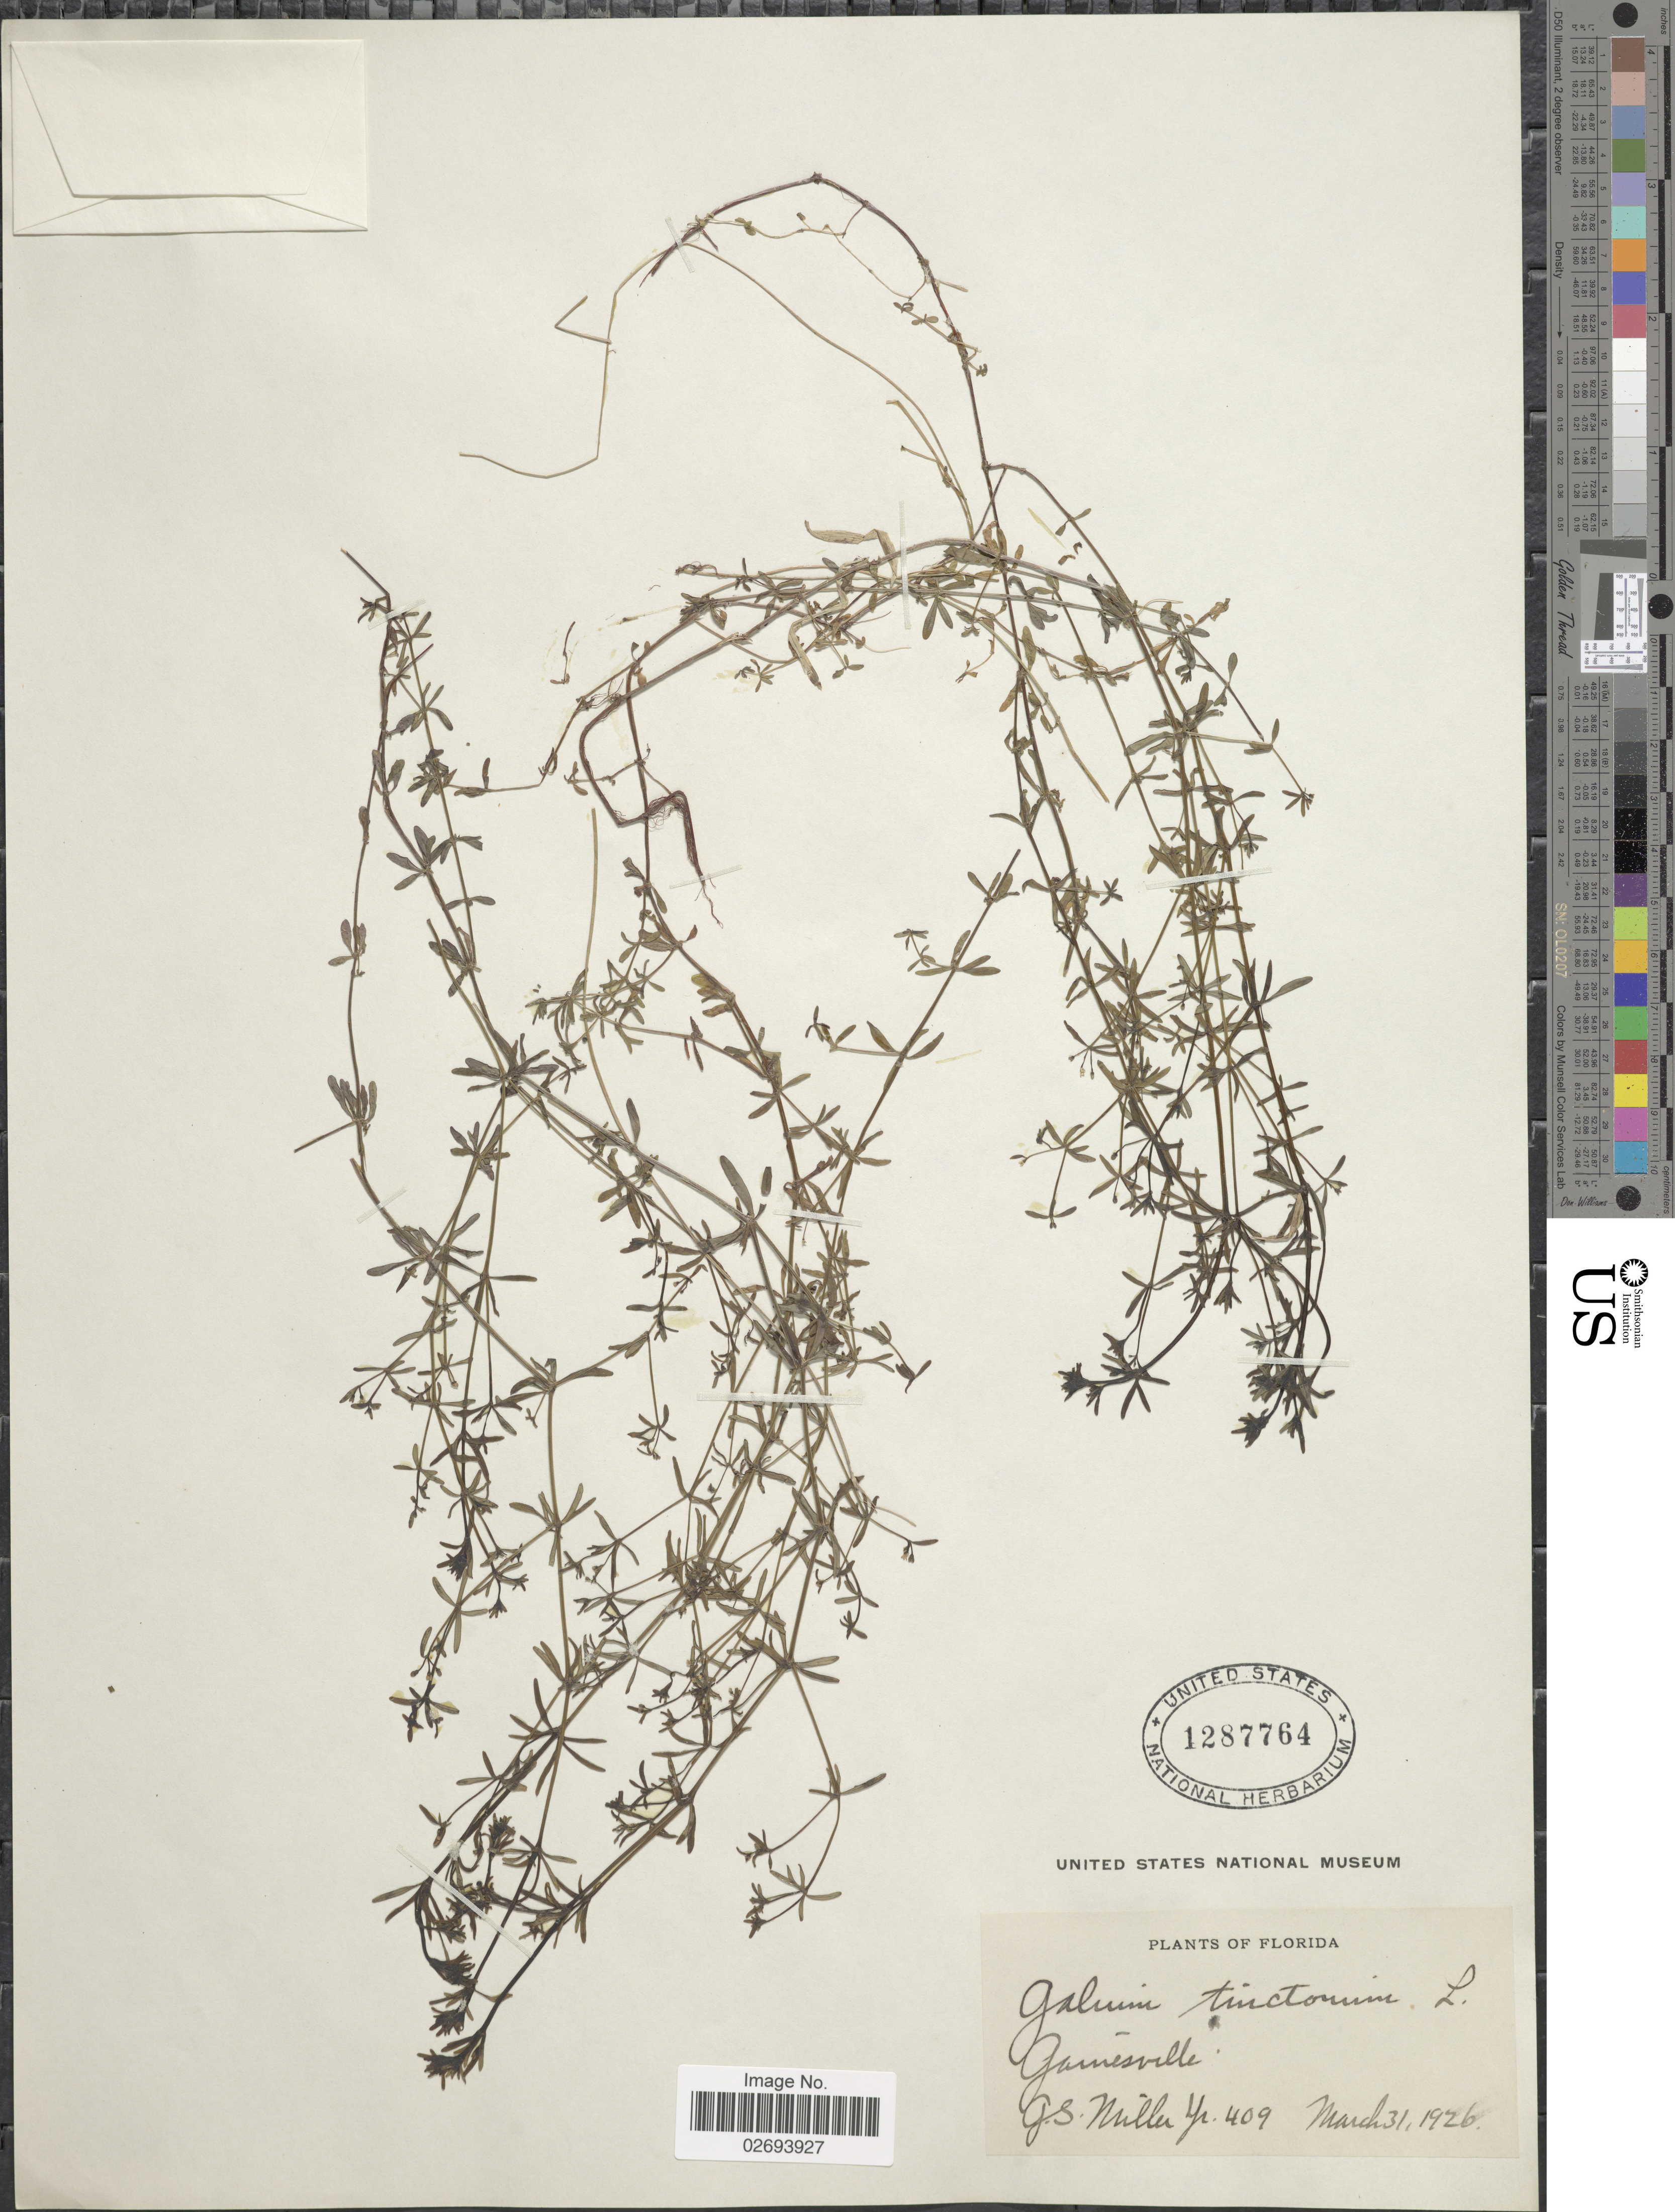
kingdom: Plantae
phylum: Tracheophyta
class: Magnoliopsida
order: Gentianales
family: Rubiaceae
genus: Galium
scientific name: Galium tinctorium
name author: (L.) Scop.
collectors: G. S. Miller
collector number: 409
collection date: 1926-03-31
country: United States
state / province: Florida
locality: Gainesville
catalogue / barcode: US 1287764